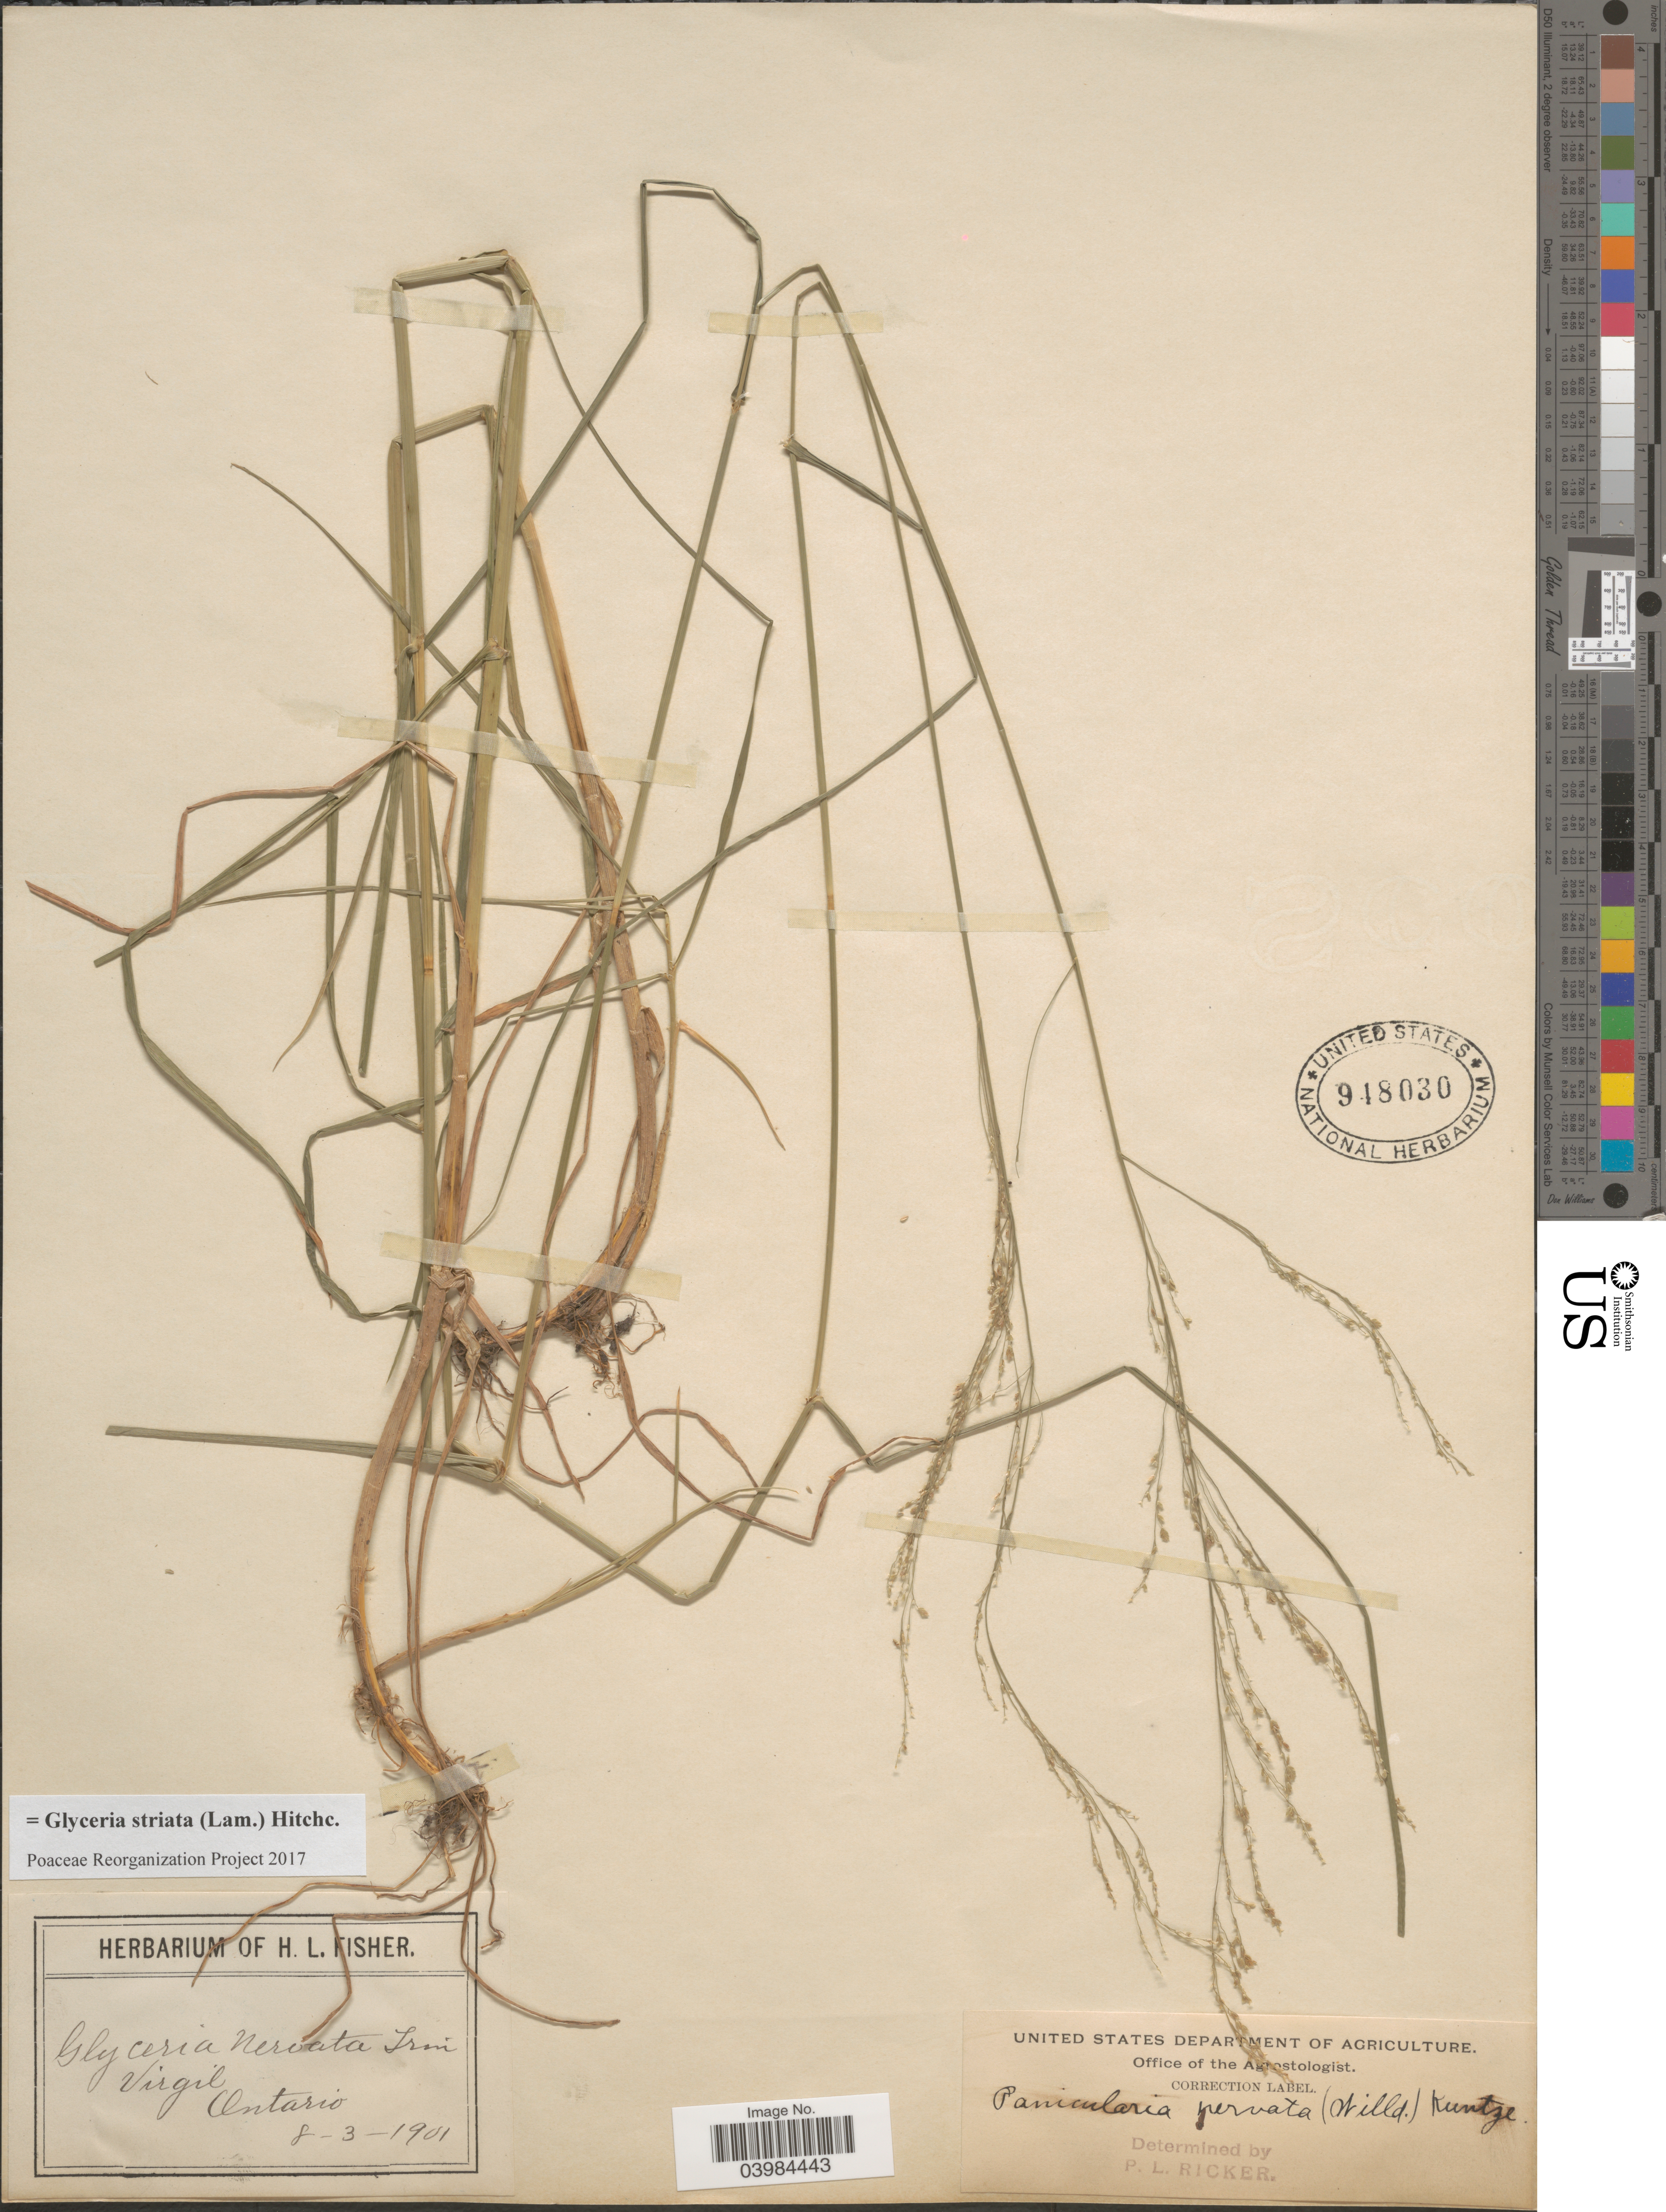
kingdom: Plantae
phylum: Tracheophyta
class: Liliopsida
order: Poales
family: Poaceae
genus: Glyceria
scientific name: Glyceria striata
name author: (Lam.) Hitchc.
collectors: ex herb. of H. L. Fisher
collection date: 1901-03-08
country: Canada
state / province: Ontario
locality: Virgil.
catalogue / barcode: US 948030